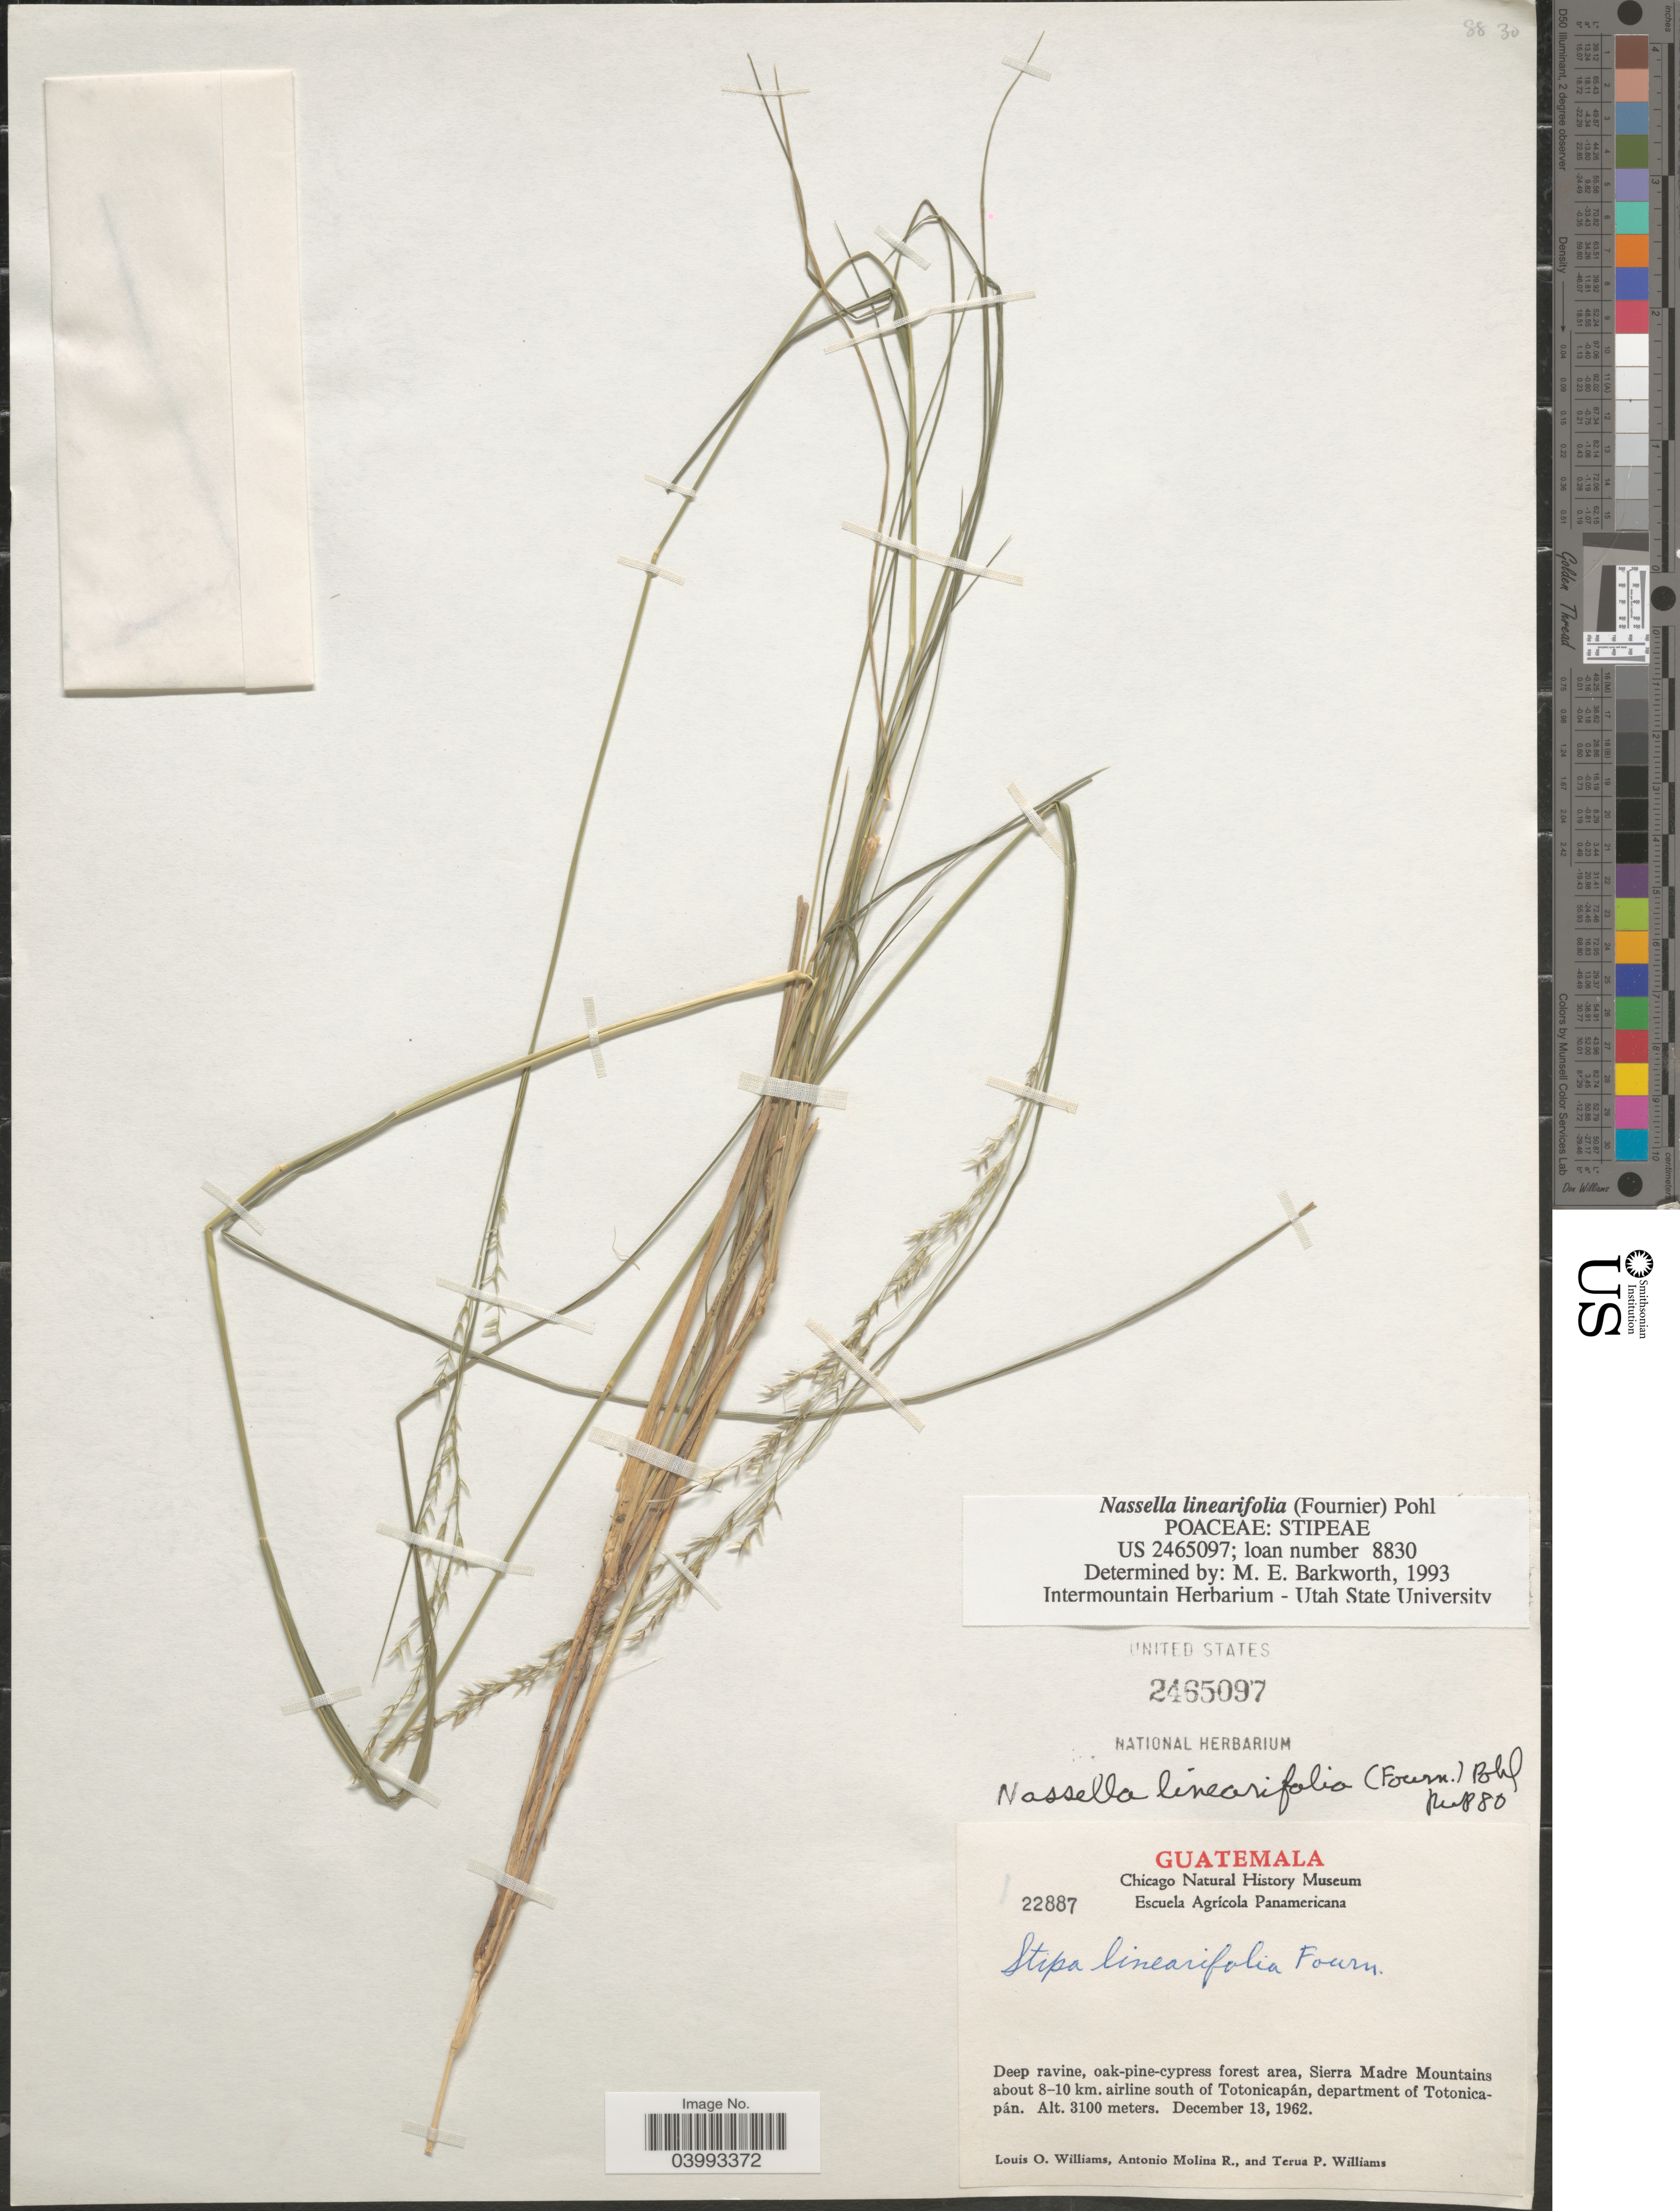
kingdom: Plantae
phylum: Tracheophyta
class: Liliopsida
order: Poales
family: Poaceae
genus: Nassella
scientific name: Nassella linearifolia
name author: (E. Fourn.) R.W. Pohl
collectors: L. O. Williams, A. Molina R. & T. Williams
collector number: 22887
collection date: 1962-12-13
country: Guatemala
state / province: Totonicapan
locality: Sierra, Madre Mountains about 8-10 km. airline south of Totonicapán, department of Totonicapán.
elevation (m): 3100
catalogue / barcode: US 2465097